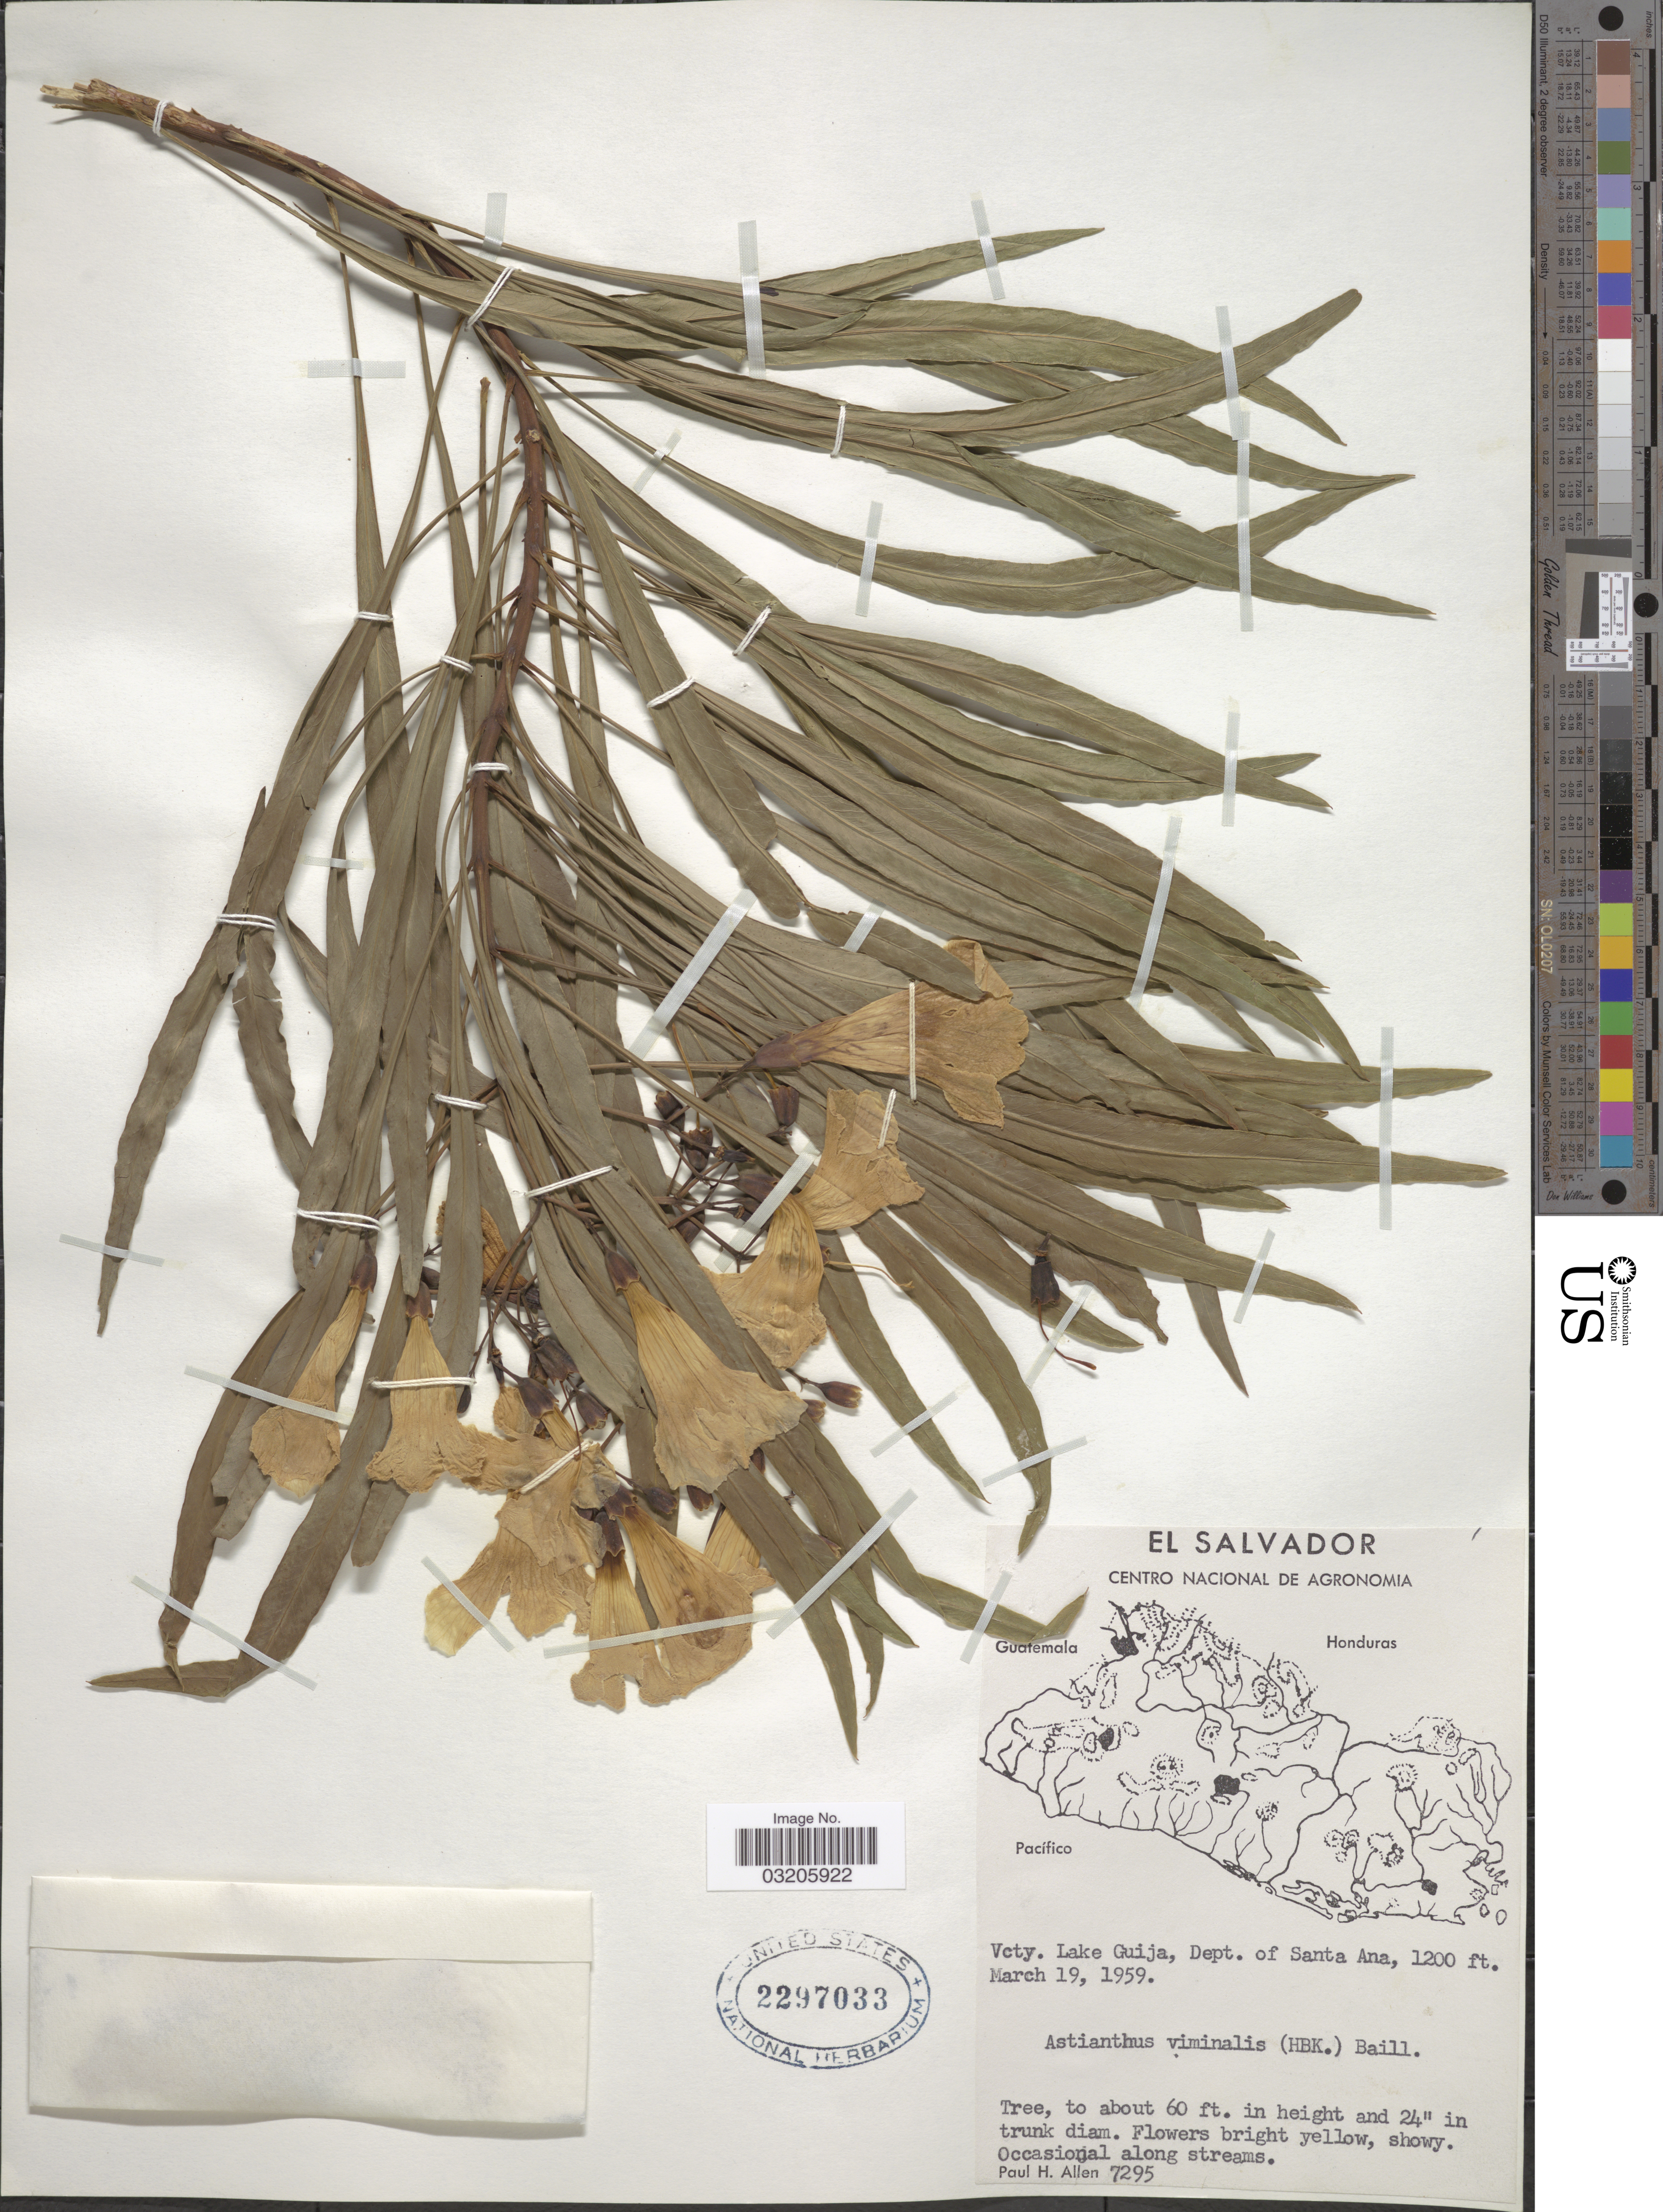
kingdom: Plantae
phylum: Tracheophyta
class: Magnoliopsida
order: Lamiales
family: Bignoniaceae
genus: Astianthus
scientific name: Astianthus viminalis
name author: (Kunth) Baill.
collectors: P. H. Allen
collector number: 7295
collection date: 1959-03-19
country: El Salvador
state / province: Santa Ana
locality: Vcty. Lake Guija, Dept. of Santa Ana.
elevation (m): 366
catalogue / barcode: US 2297033